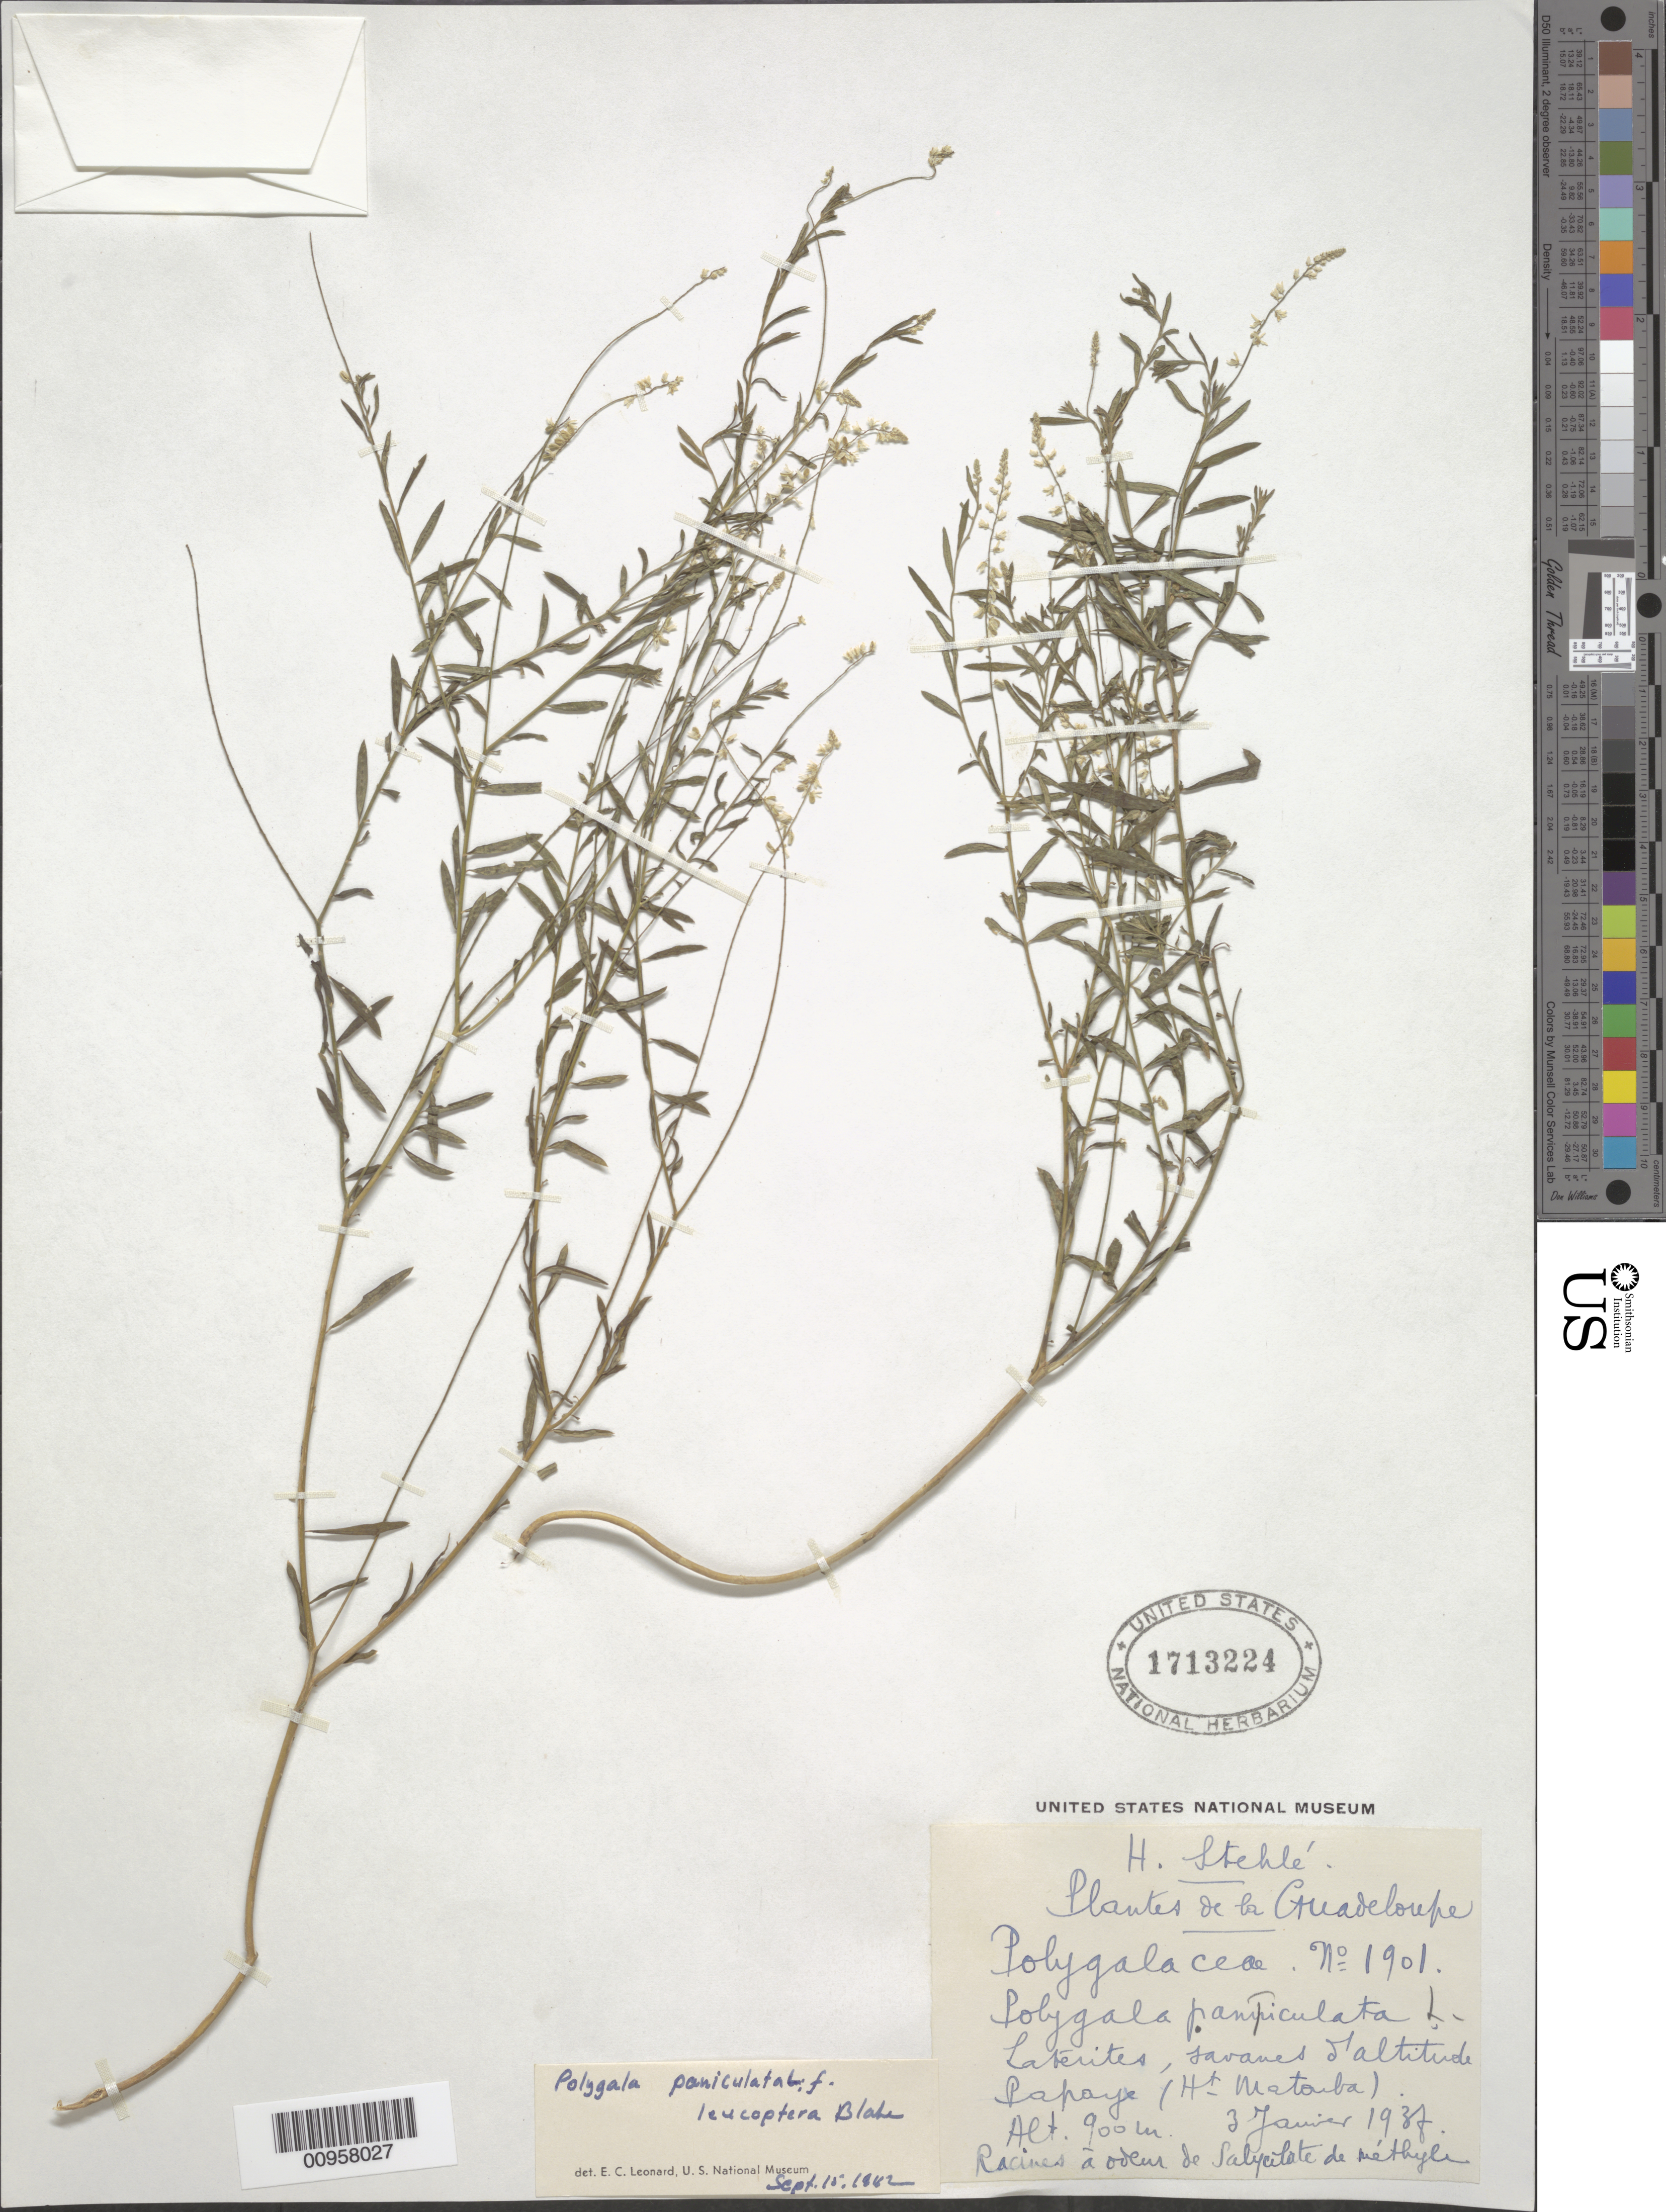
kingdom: Plantae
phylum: Tracheophyta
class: Magnoliopsida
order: Fabales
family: Polygalaceae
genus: Polygala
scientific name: Polygala paniculata f. leucoptera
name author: S.F. Blake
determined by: Leonard, Emery C., (US)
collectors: H. Stehlé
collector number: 1901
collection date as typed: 03 Jan 1937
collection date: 1937-01-03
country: Guadeloupe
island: Basse Terre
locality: Papaye (Mt. Matouba)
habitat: Latérites, savannes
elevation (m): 900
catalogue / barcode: US 1713224